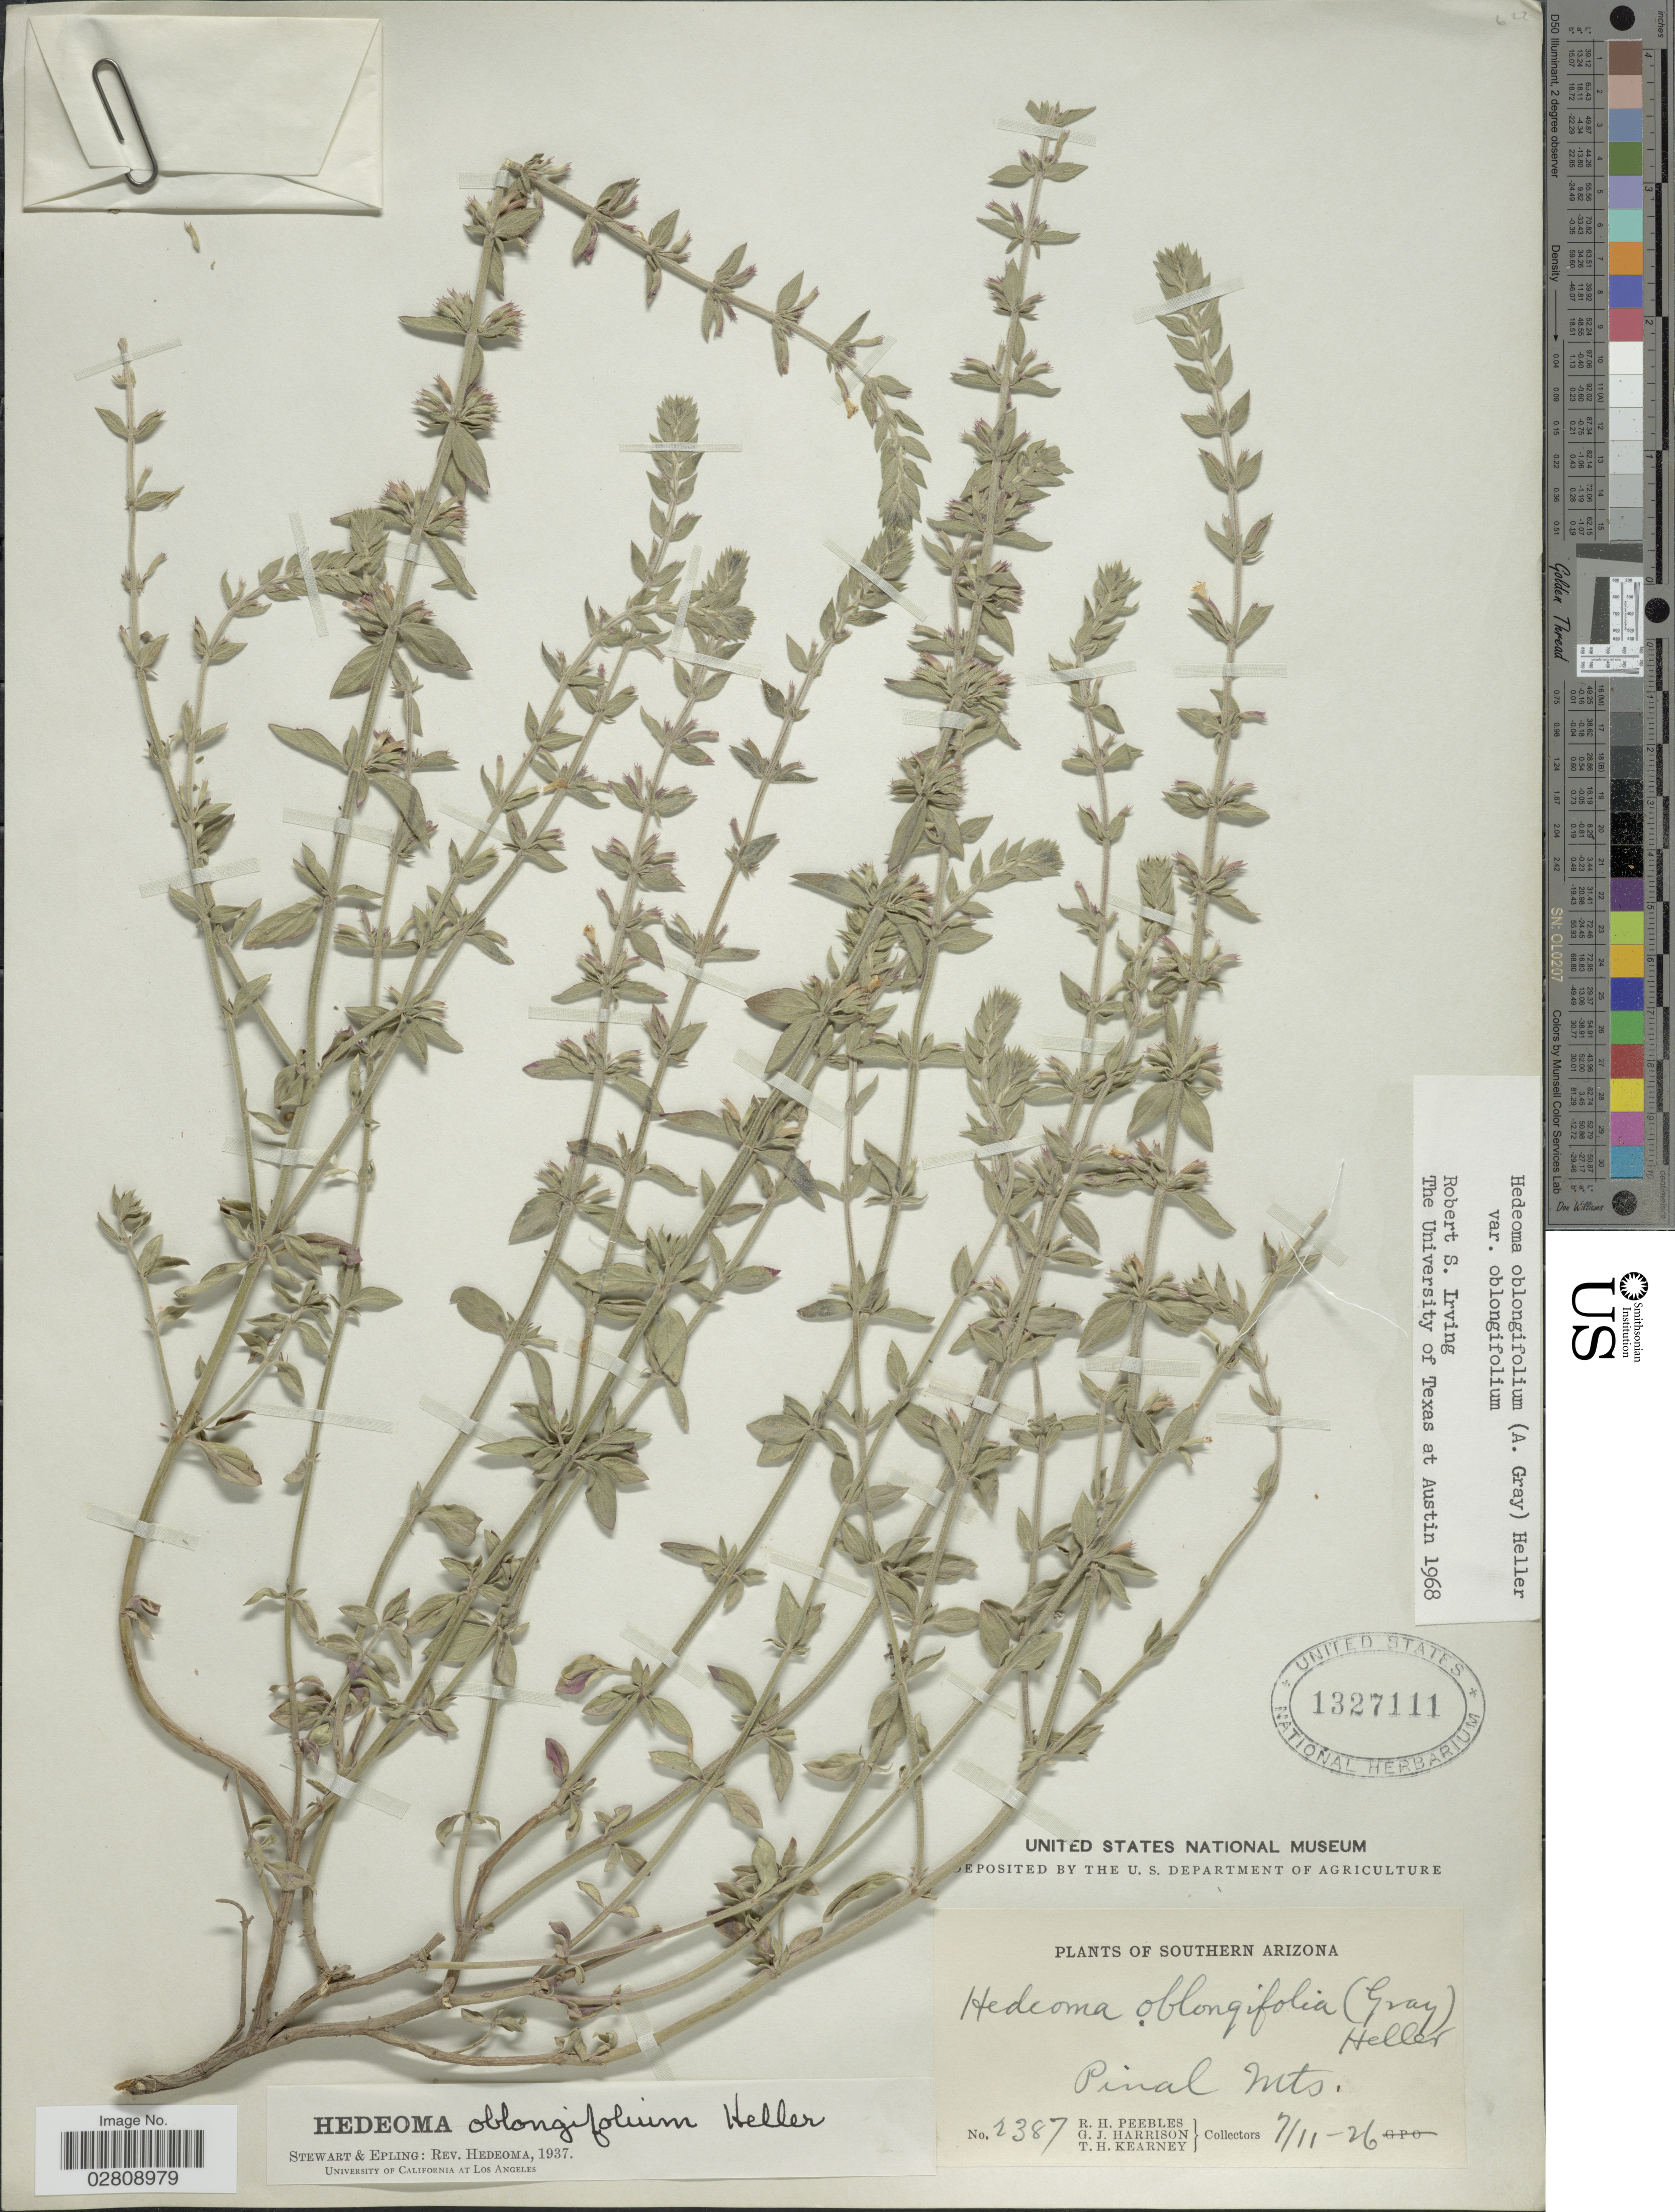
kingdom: Plantae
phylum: Tracheophyta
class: Magnoliopsida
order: Lamiales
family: Lamiaceae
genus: Hedeoma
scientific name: Hedeoma oblongifolia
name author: (A. Gray) A. Heller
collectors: R. H. Peebles, G. J. Harrison & T. H. Kearney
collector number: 1387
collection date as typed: Transcribed d/m/y: 11/7/26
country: United States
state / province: Arizona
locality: Southern Arizona. Pinal Mts.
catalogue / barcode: US 1327111